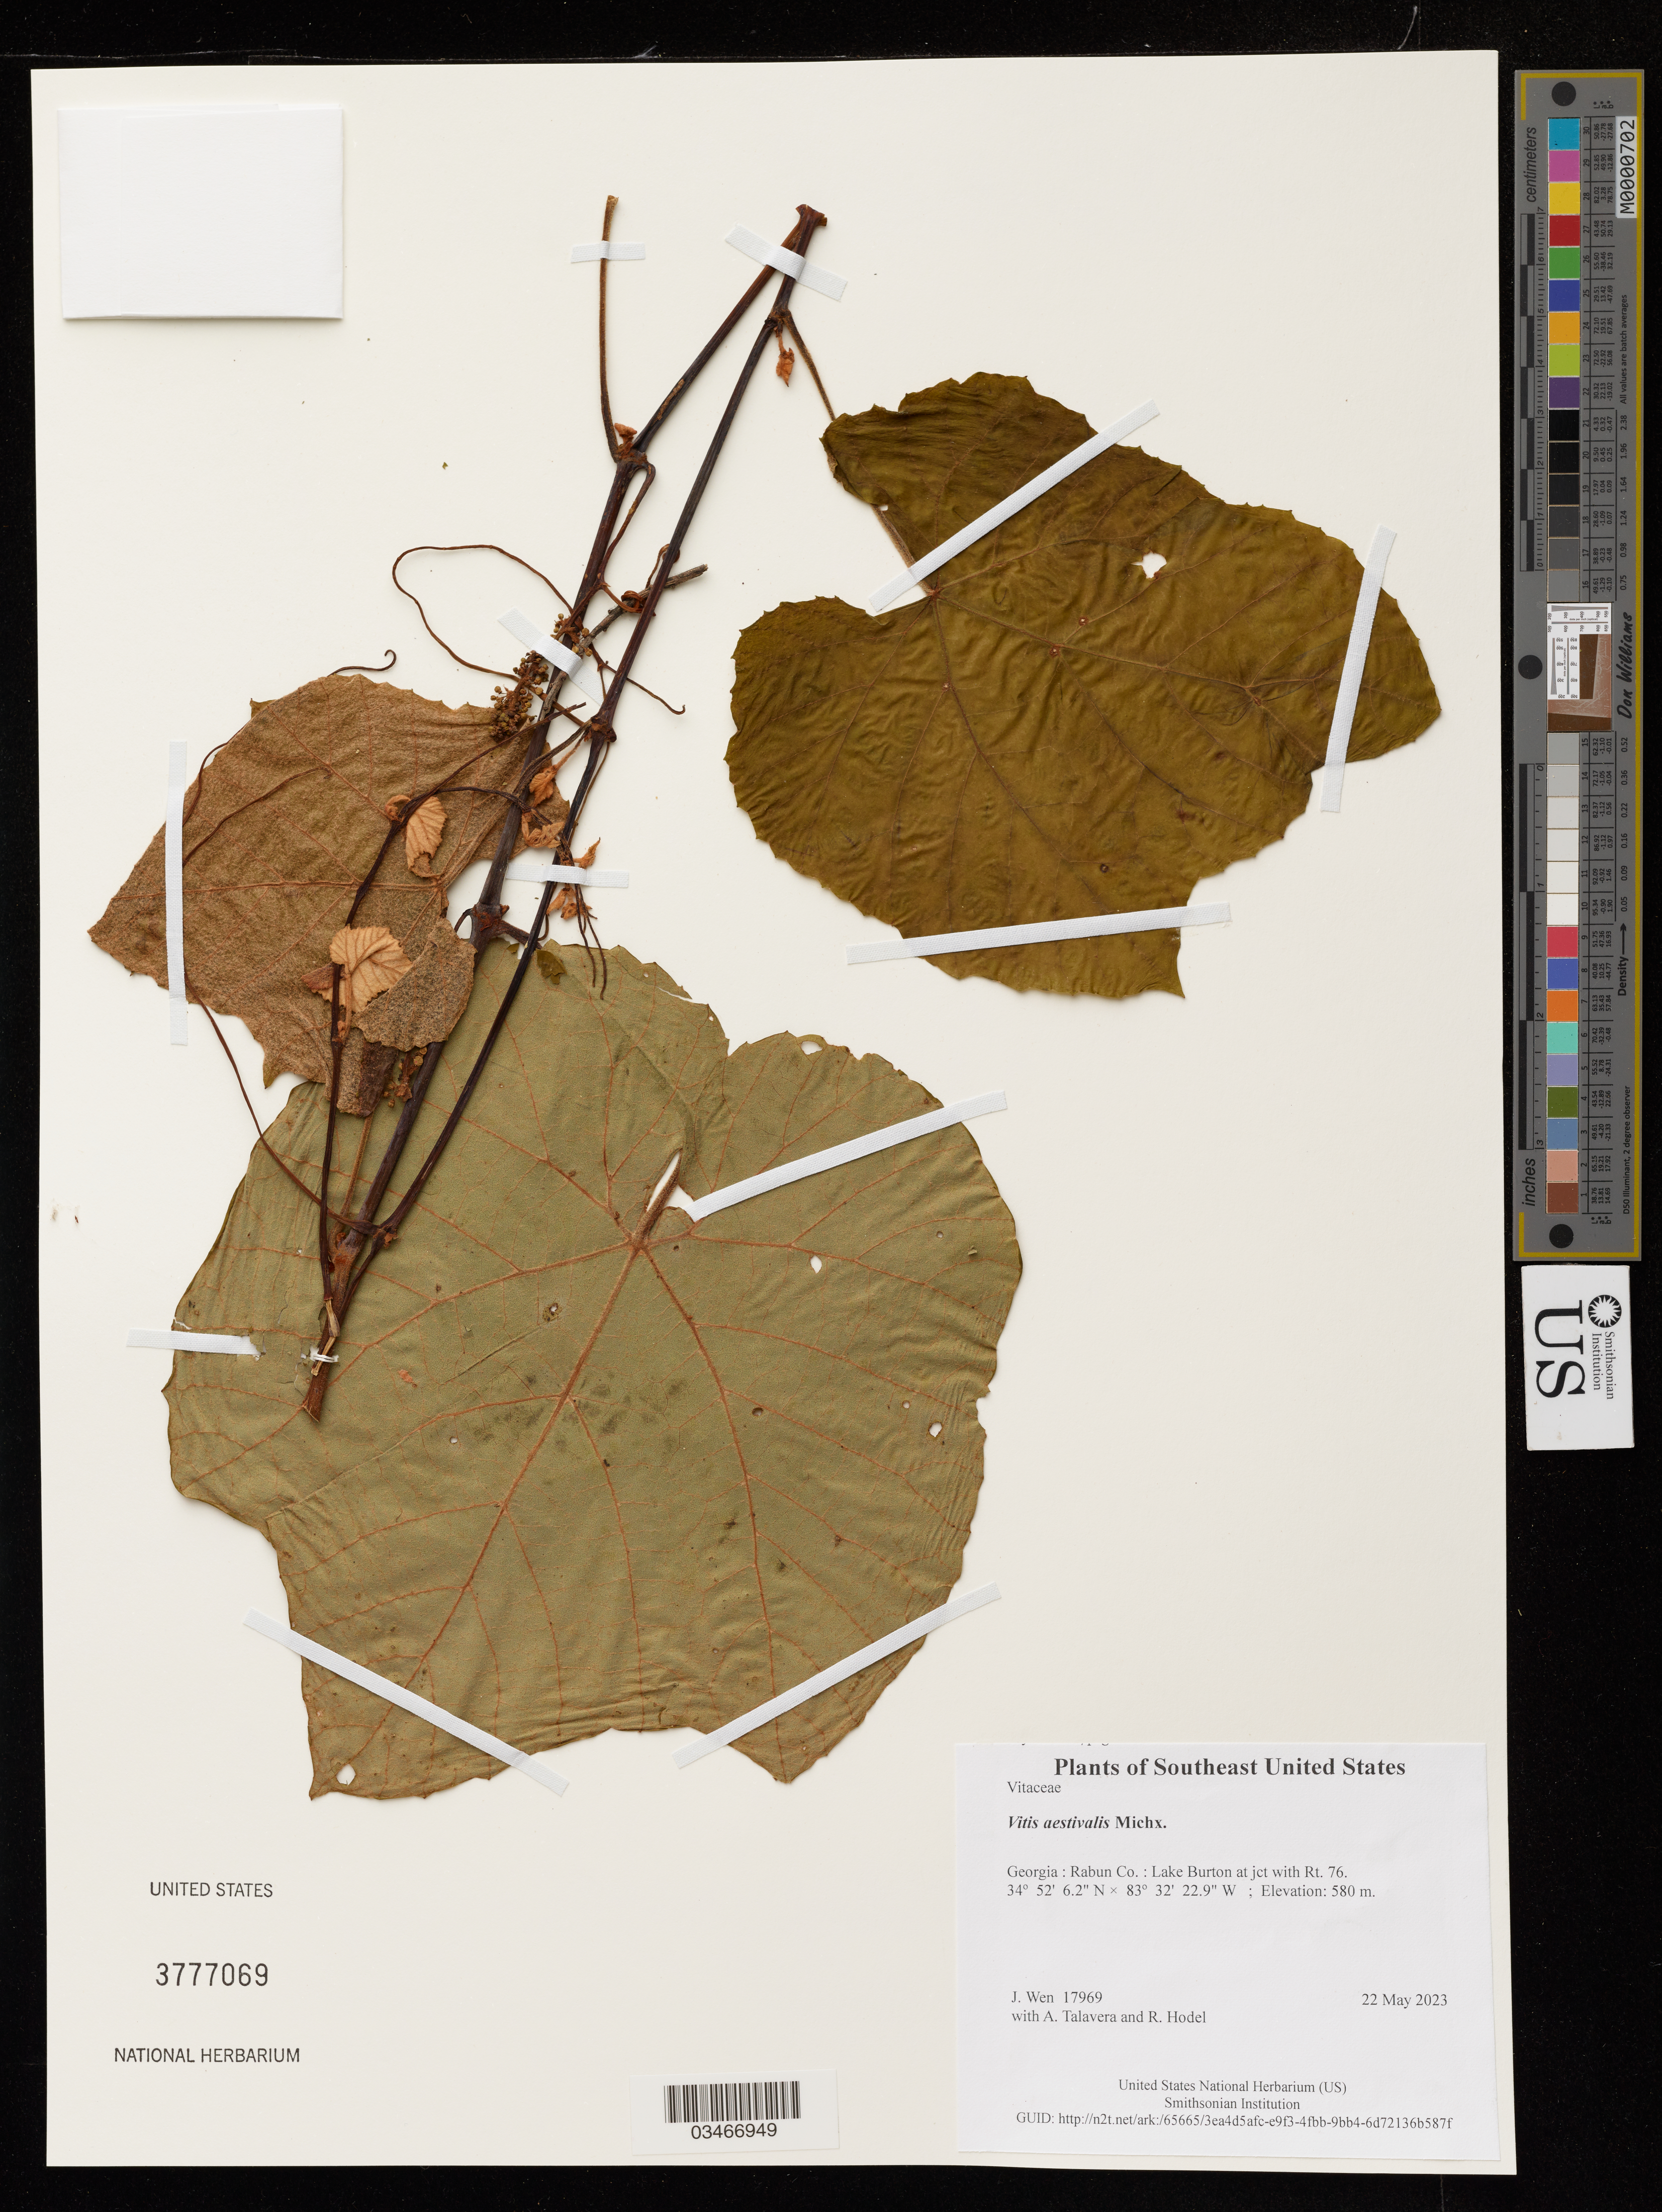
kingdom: Plantae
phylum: Tracheophyta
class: Magnoliopsida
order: Vitales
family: Vitaceae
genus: Vitis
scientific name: Vitis aestivalis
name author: Michx.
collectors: J. Wen, A. Talavera & R. Hodel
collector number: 17969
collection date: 2023-05-22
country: United States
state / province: Georgia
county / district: Rabun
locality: Lake Burton at jct with Rt. 76.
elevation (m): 580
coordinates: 34 52.104 N, 83 32.381 W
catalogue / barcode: US 3777069